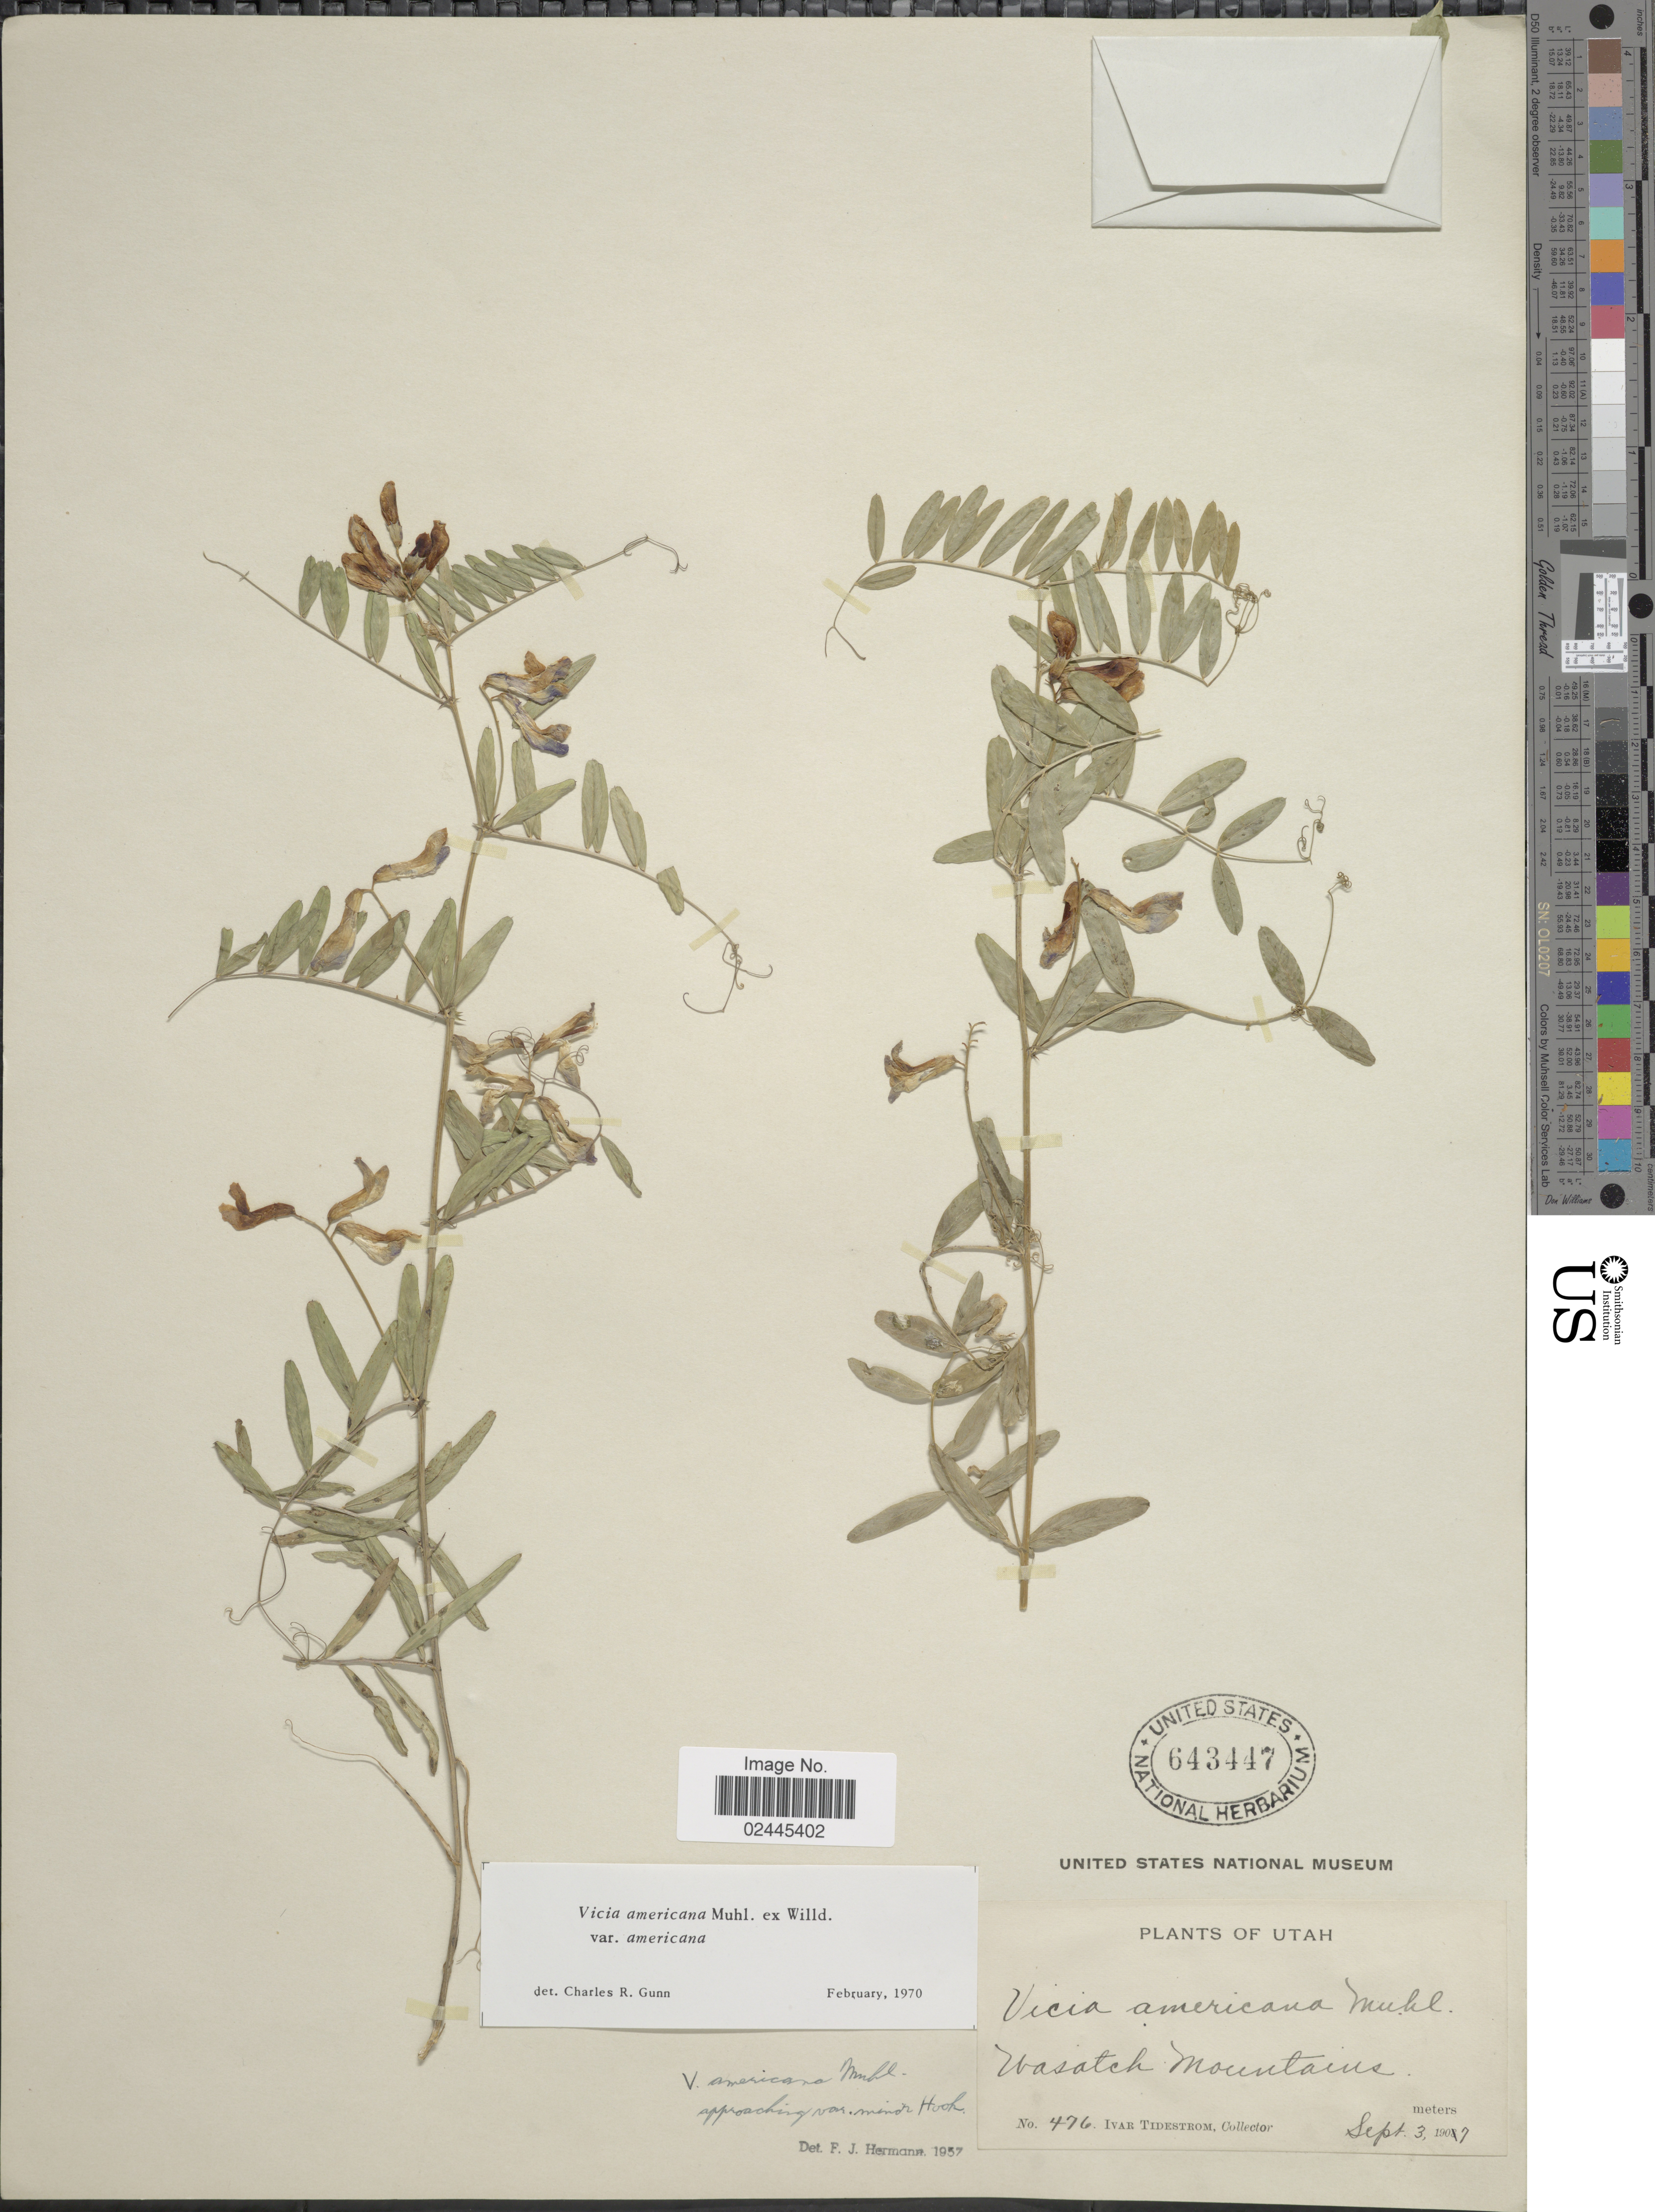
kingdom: Plantae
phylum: Tracheophyta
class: Magnoliopsida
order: Fabales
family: Fabaceae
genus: Vicia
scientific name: Vicia americana var. americana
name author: Muhl. ex Willd.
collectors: I. F. Tidestrom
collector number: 476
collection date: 1907-09-03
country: United States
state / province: Utah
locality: Wasatch Mountains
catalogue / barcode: US 643447